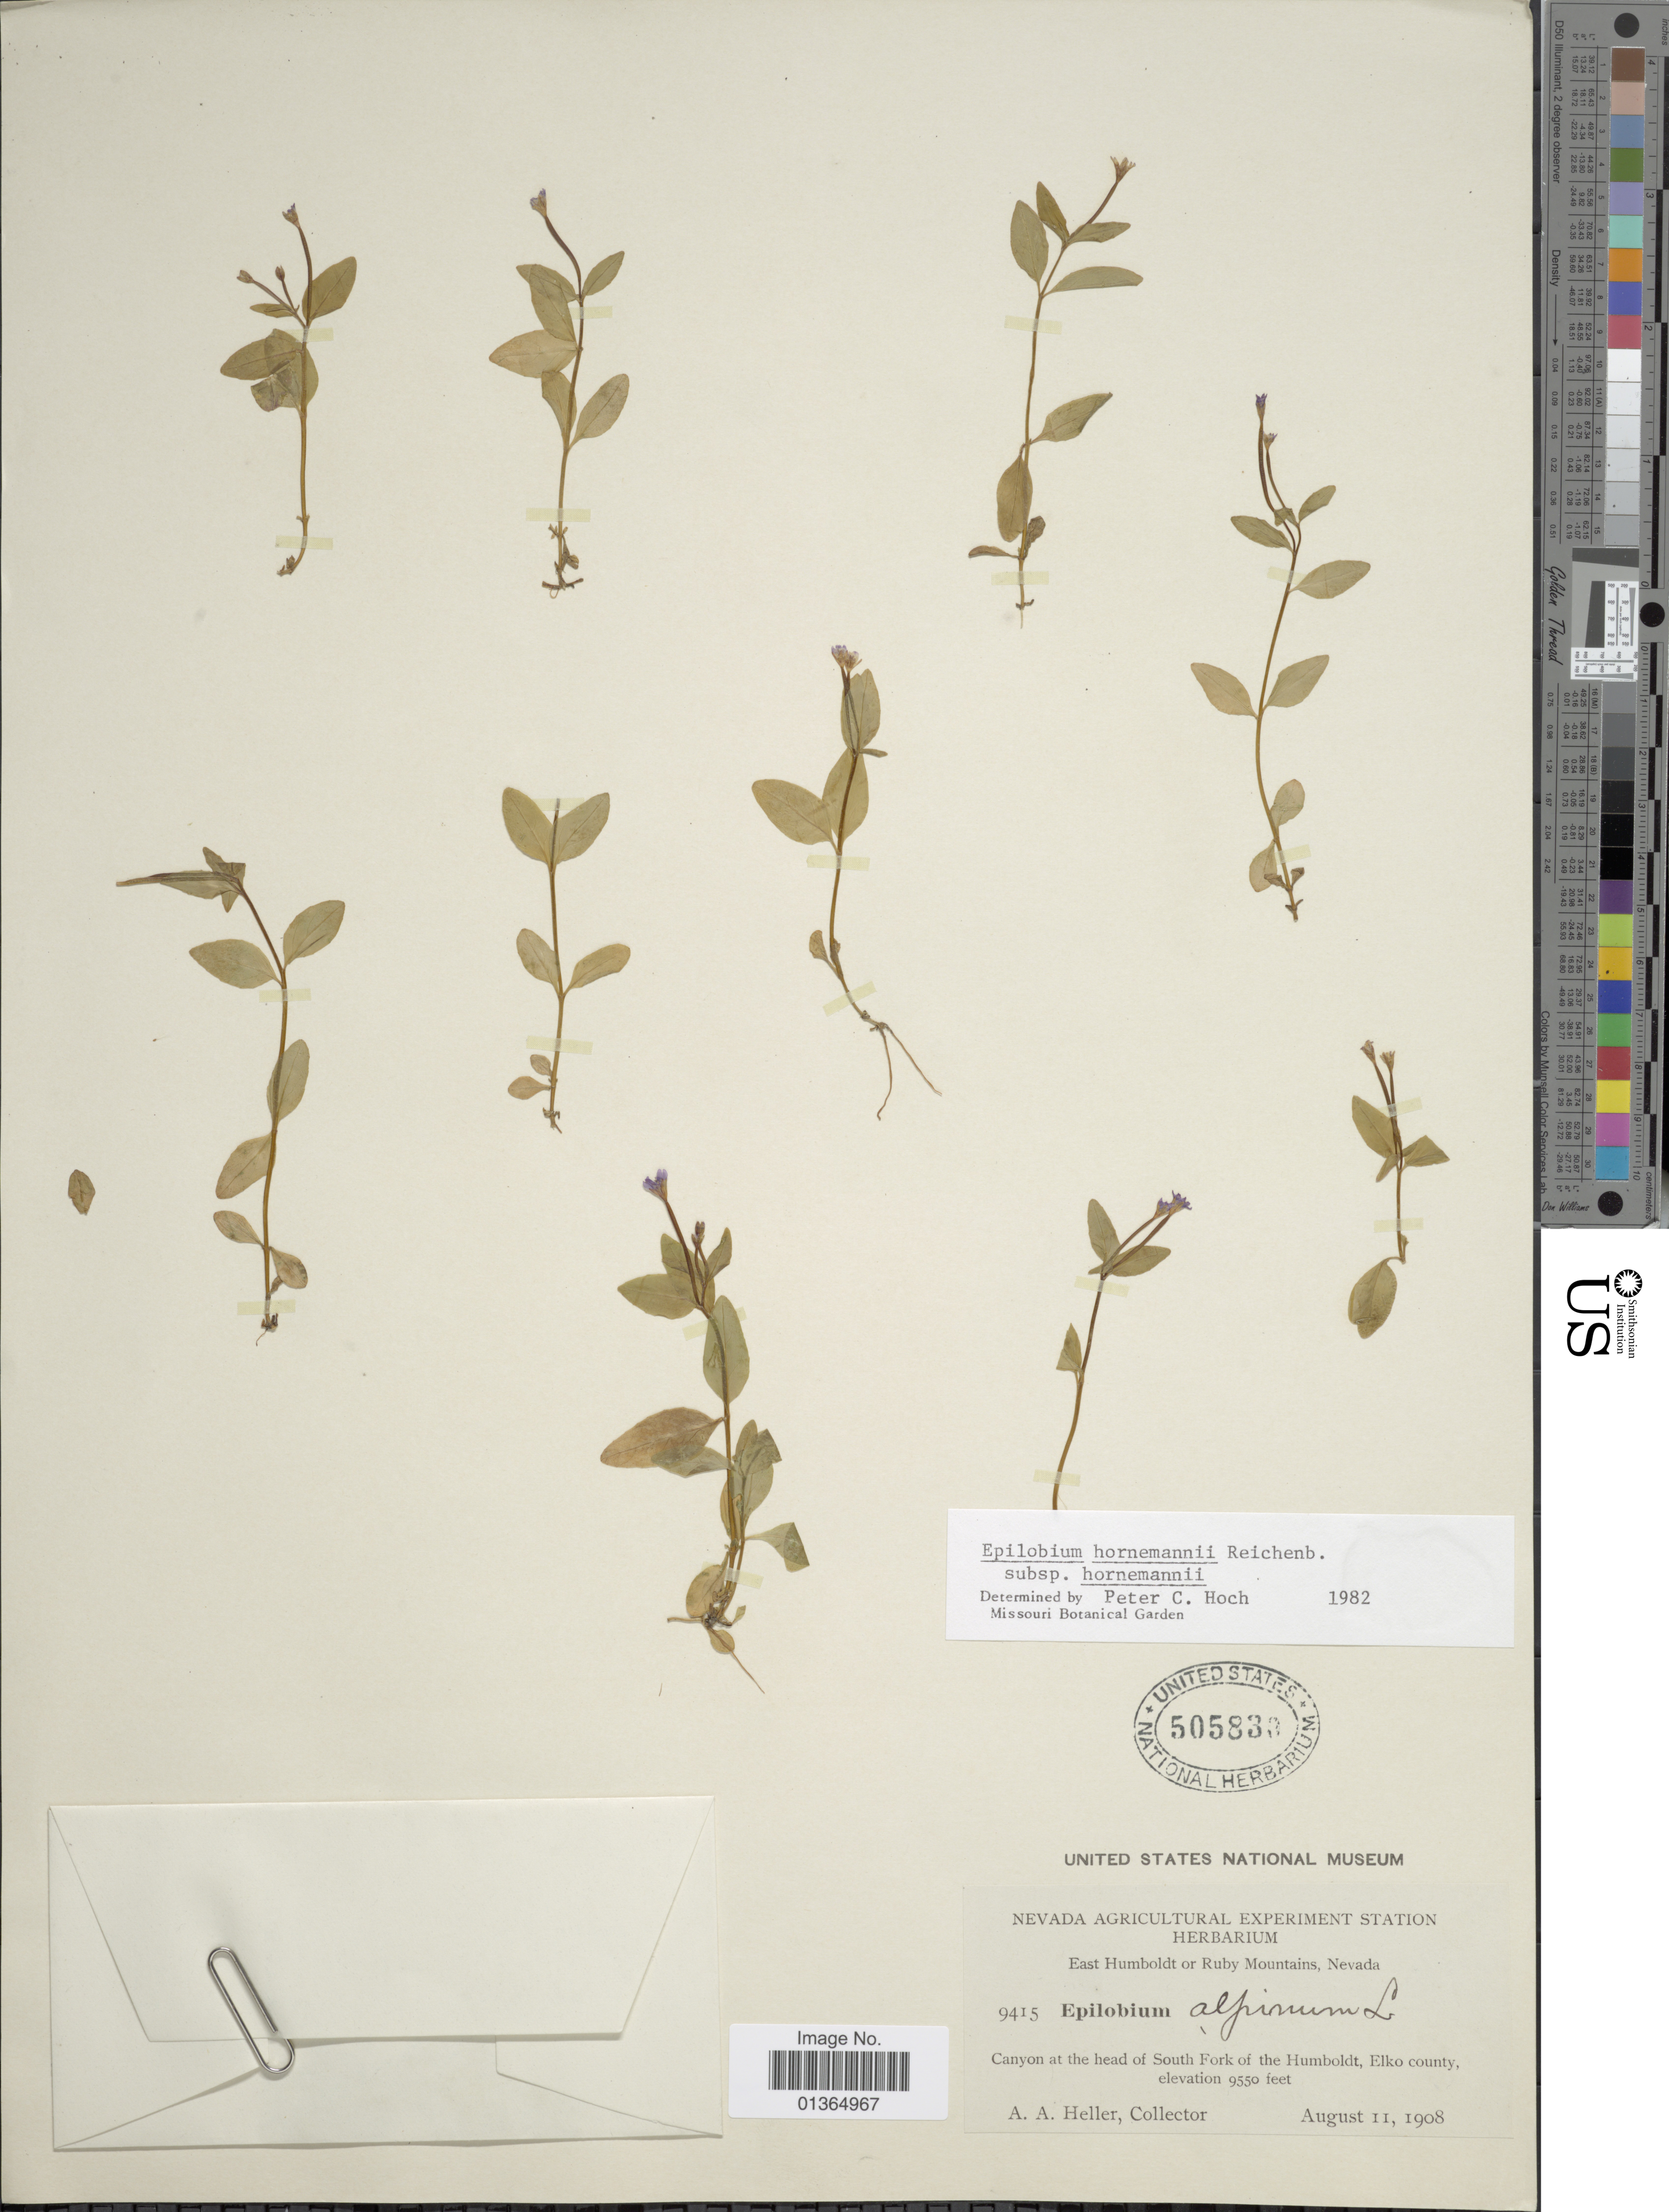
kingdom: Plantae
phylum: Tracheophyta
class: Magnoliopsida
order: Myrtales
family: Onagraceae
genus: Epilobium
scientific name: Epilobium hornemannii subsp. hornemannii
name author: Rchb.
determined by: Hoch, P. C.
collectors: A. A. Heller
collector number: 9415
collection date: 1908-08-11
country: United States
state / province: Nevada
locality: East Humboldt or Ruby Mountains. Canyon at the head of South Fork of the Humboldt, Elko county.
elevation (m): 2911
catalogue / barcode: US 505830